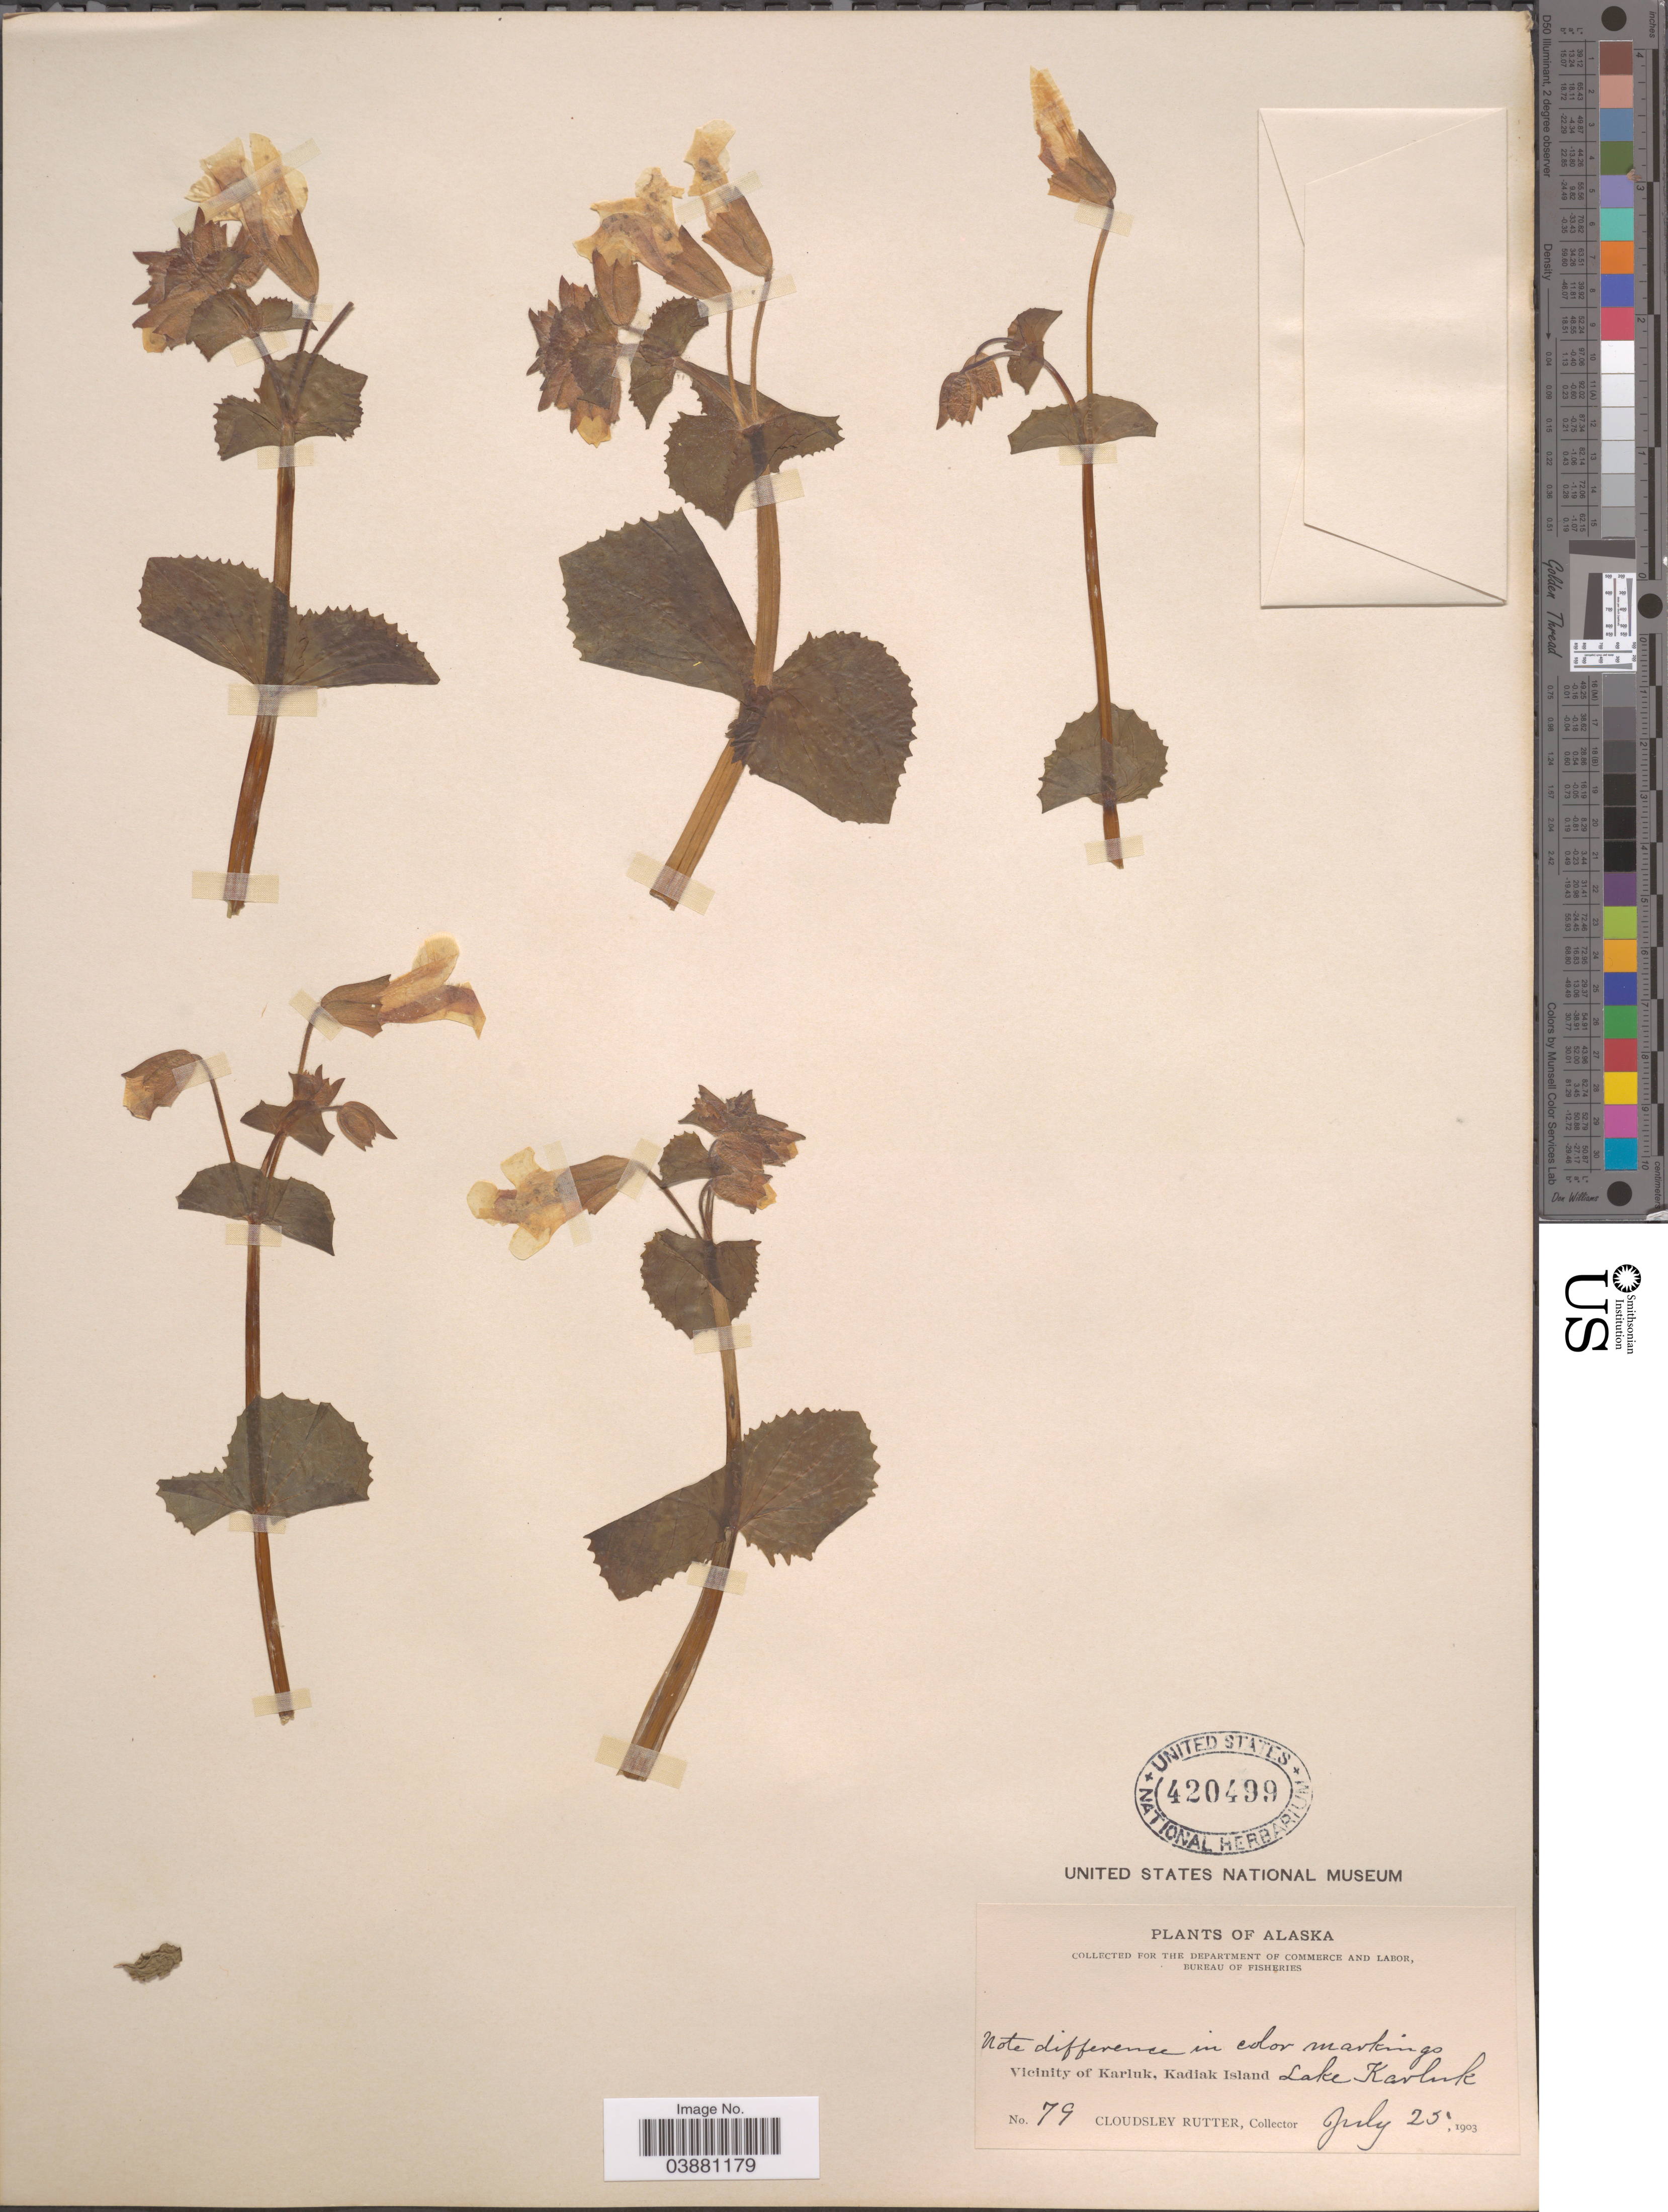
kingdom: Plantae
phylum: Tracheophyta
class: Magnoliopsida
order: Lamiales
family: Phrymaceae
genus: Mimulus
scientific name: Mimulus guttatus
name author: DC.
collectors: C. Rutter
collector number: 79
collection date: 1903-07-25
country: United States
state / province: Alaska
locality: Vicinity of Karluk, Kadiak Island. Lake Karluk.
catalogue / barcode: US 420499